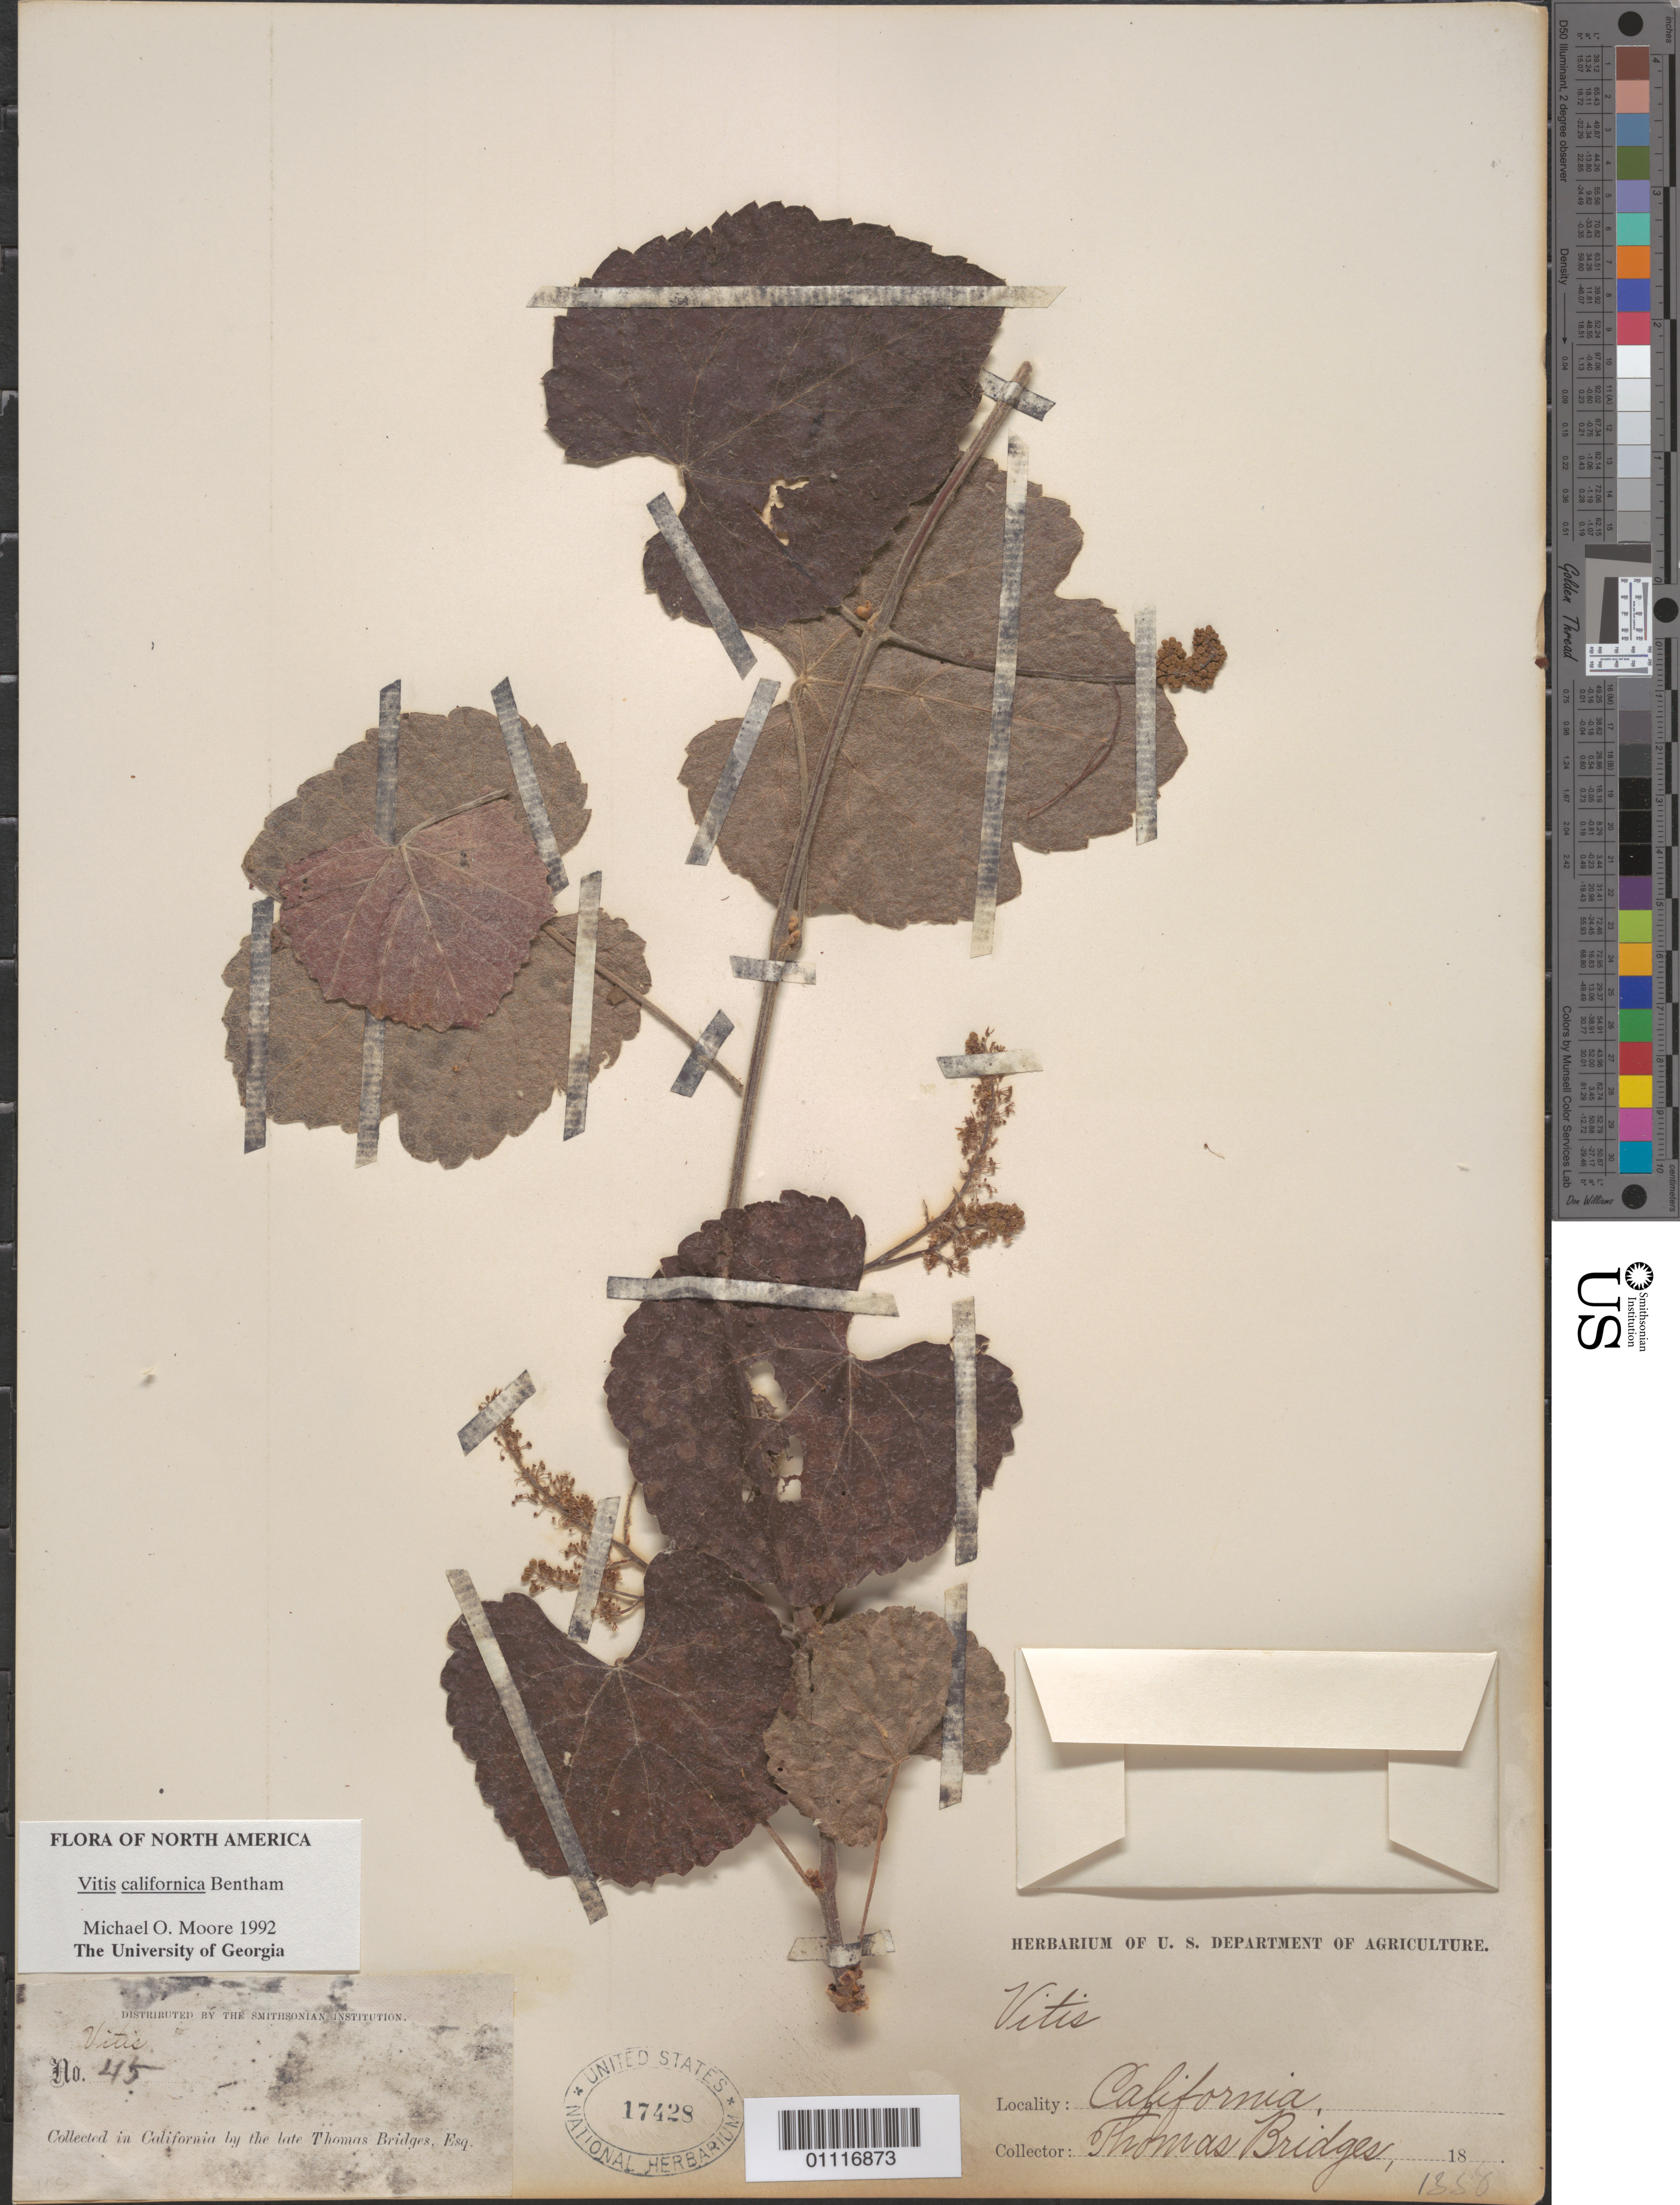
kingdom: Plantae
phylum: Tracheophyta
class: Magnoliopsida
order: Vitales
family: Vitaceae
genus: Vitis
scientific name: Vitis californica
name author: Benth.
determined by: Moore, M. O.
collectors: T. Bridges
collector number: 45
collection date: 1888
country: United States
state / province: California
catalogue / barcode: US 17428